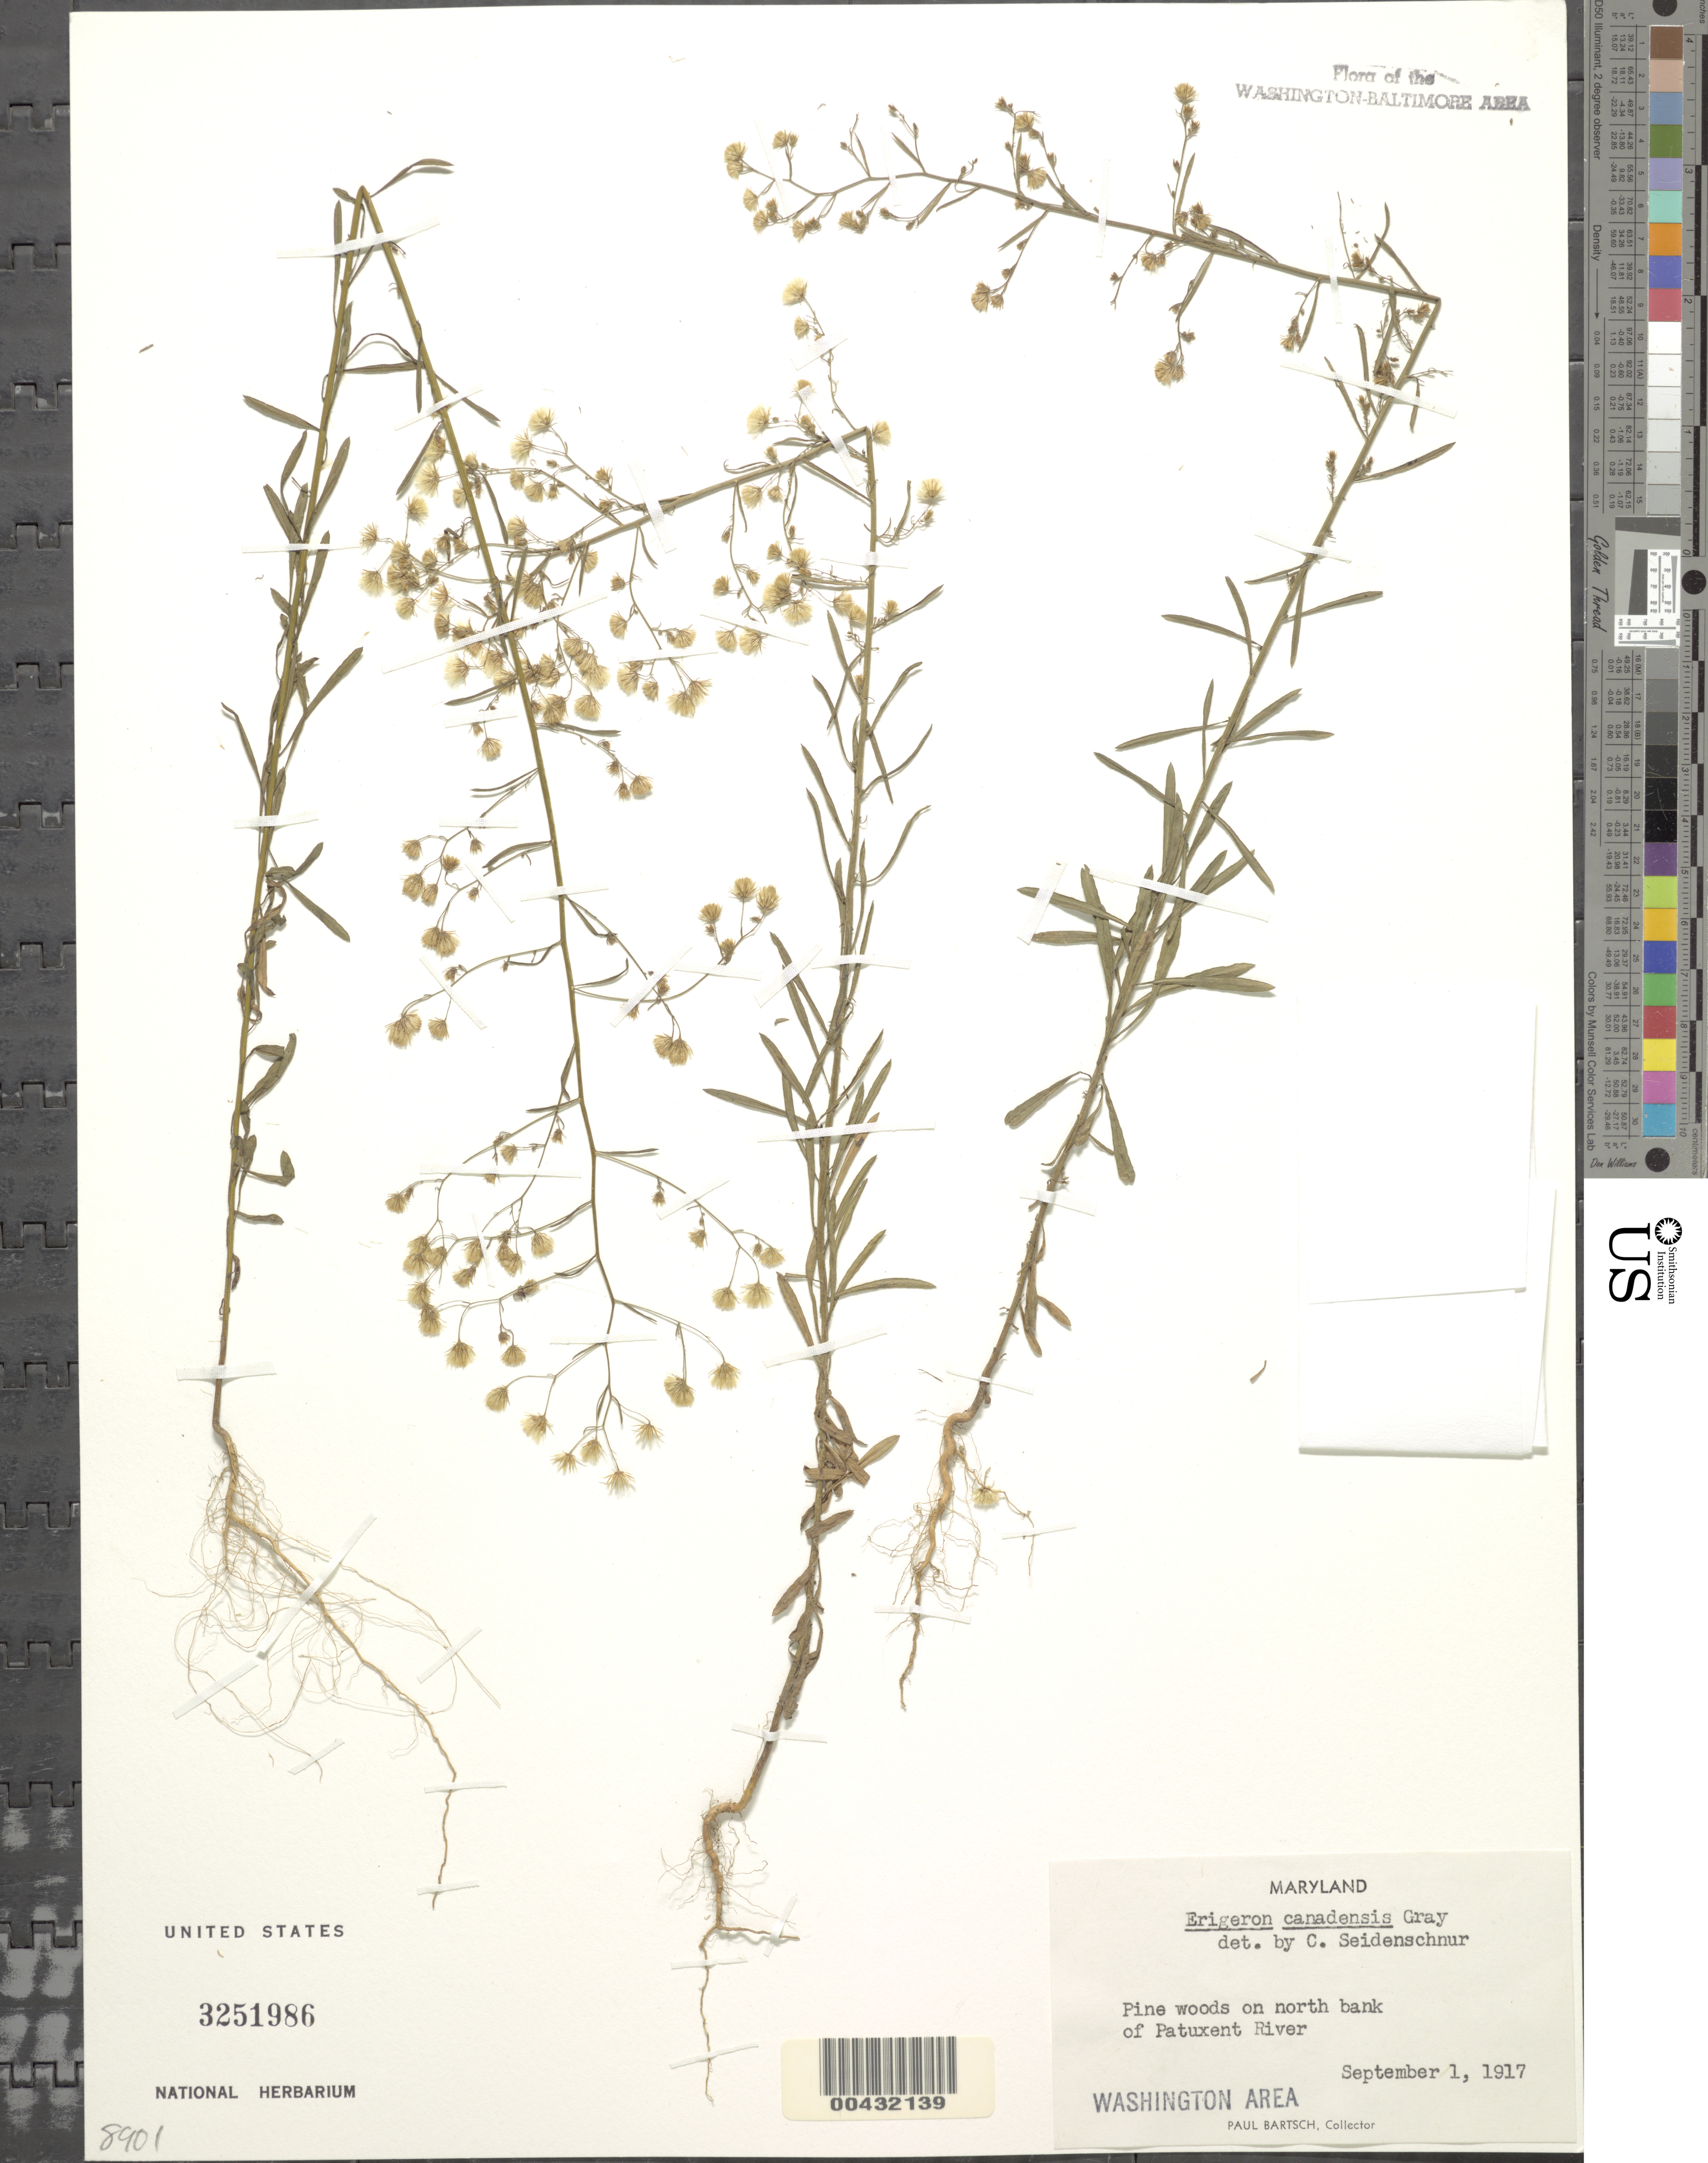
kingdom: Plantae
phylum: Tracheophyta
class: Magnoliopsida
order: Asterales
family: Asteraceae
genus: Conyza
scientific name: Conyza canadensis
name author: (L.) Cronq.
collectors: P. Bartsch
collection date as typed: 01 Sep 1917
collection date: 1917-09-01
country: United States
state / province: Maryland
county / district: Anne Arundel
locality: Patuxent River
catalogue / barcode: US 3251986